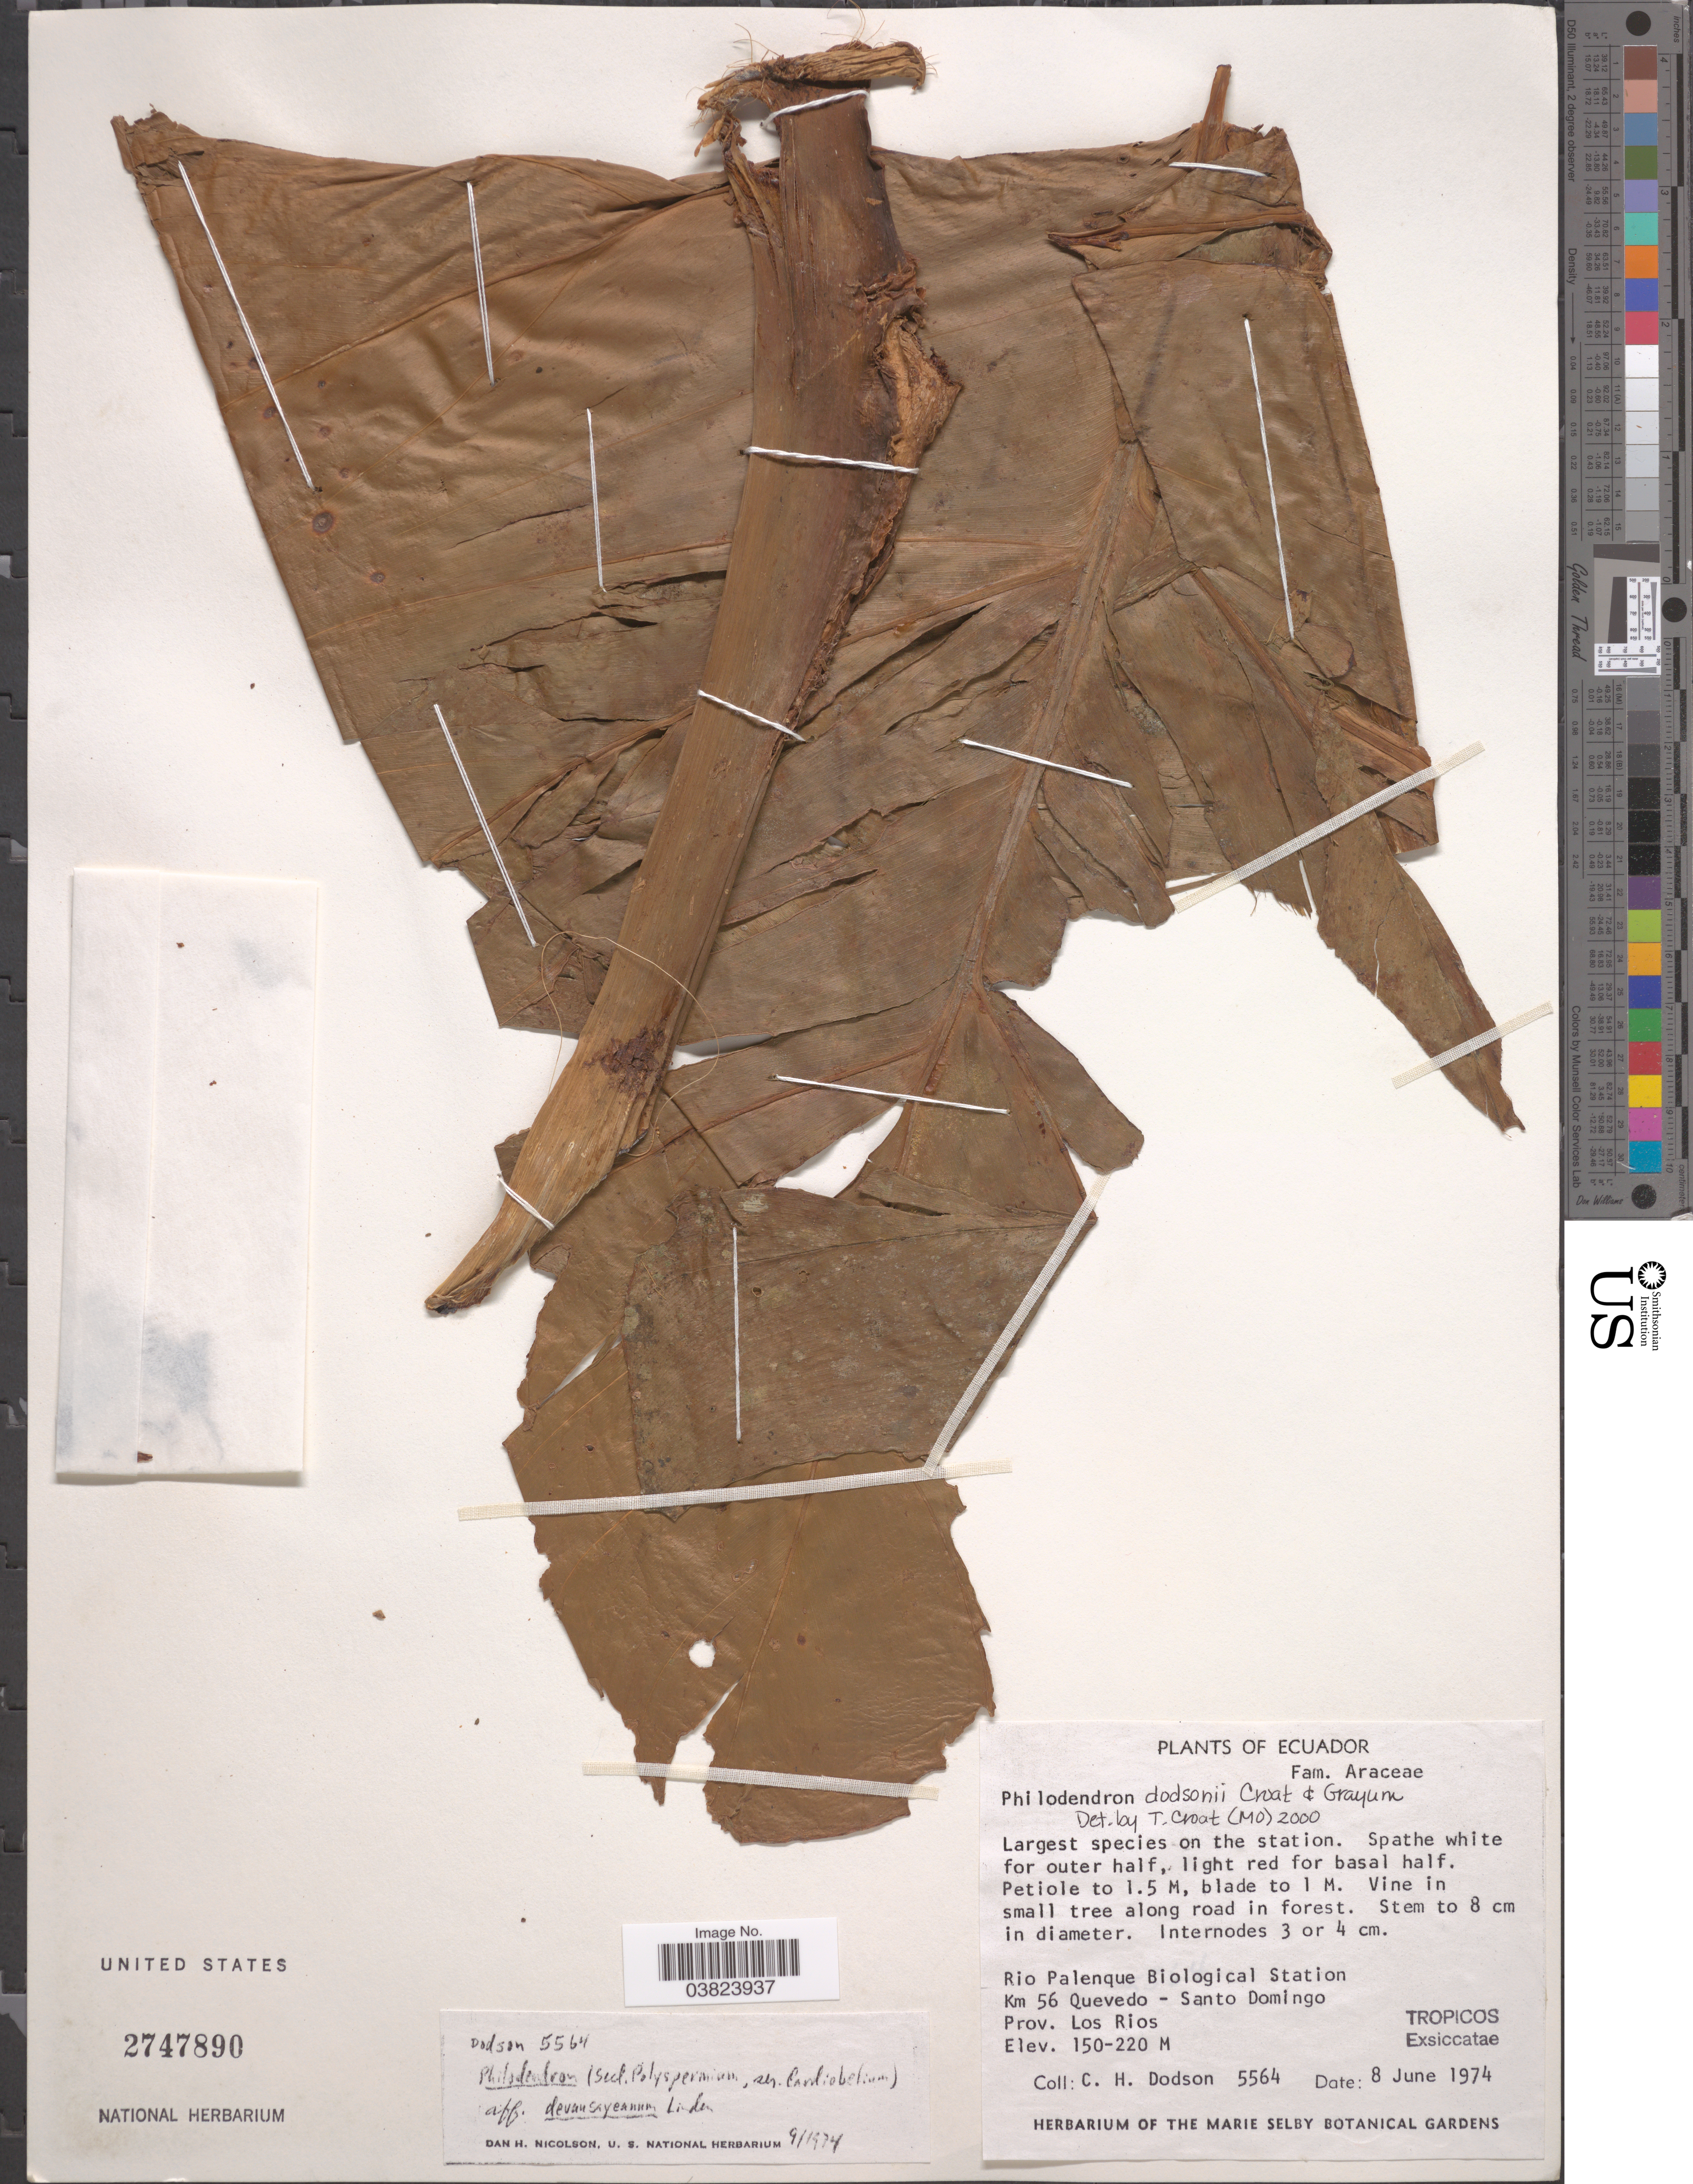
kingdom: Plantae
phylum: Tracheophyta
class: Liliopsida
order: Alismatales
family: Araceae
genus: Philodendron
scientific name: Philodendron dodsonii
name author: Croat & Grayum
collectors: C. H. Dodson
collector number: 5564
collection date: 1974-06-08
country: Ecuador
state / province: Los Ríos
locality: Rio Palenque Biological Station. Km 56 Quevedo-Santo Domingo.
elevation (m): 150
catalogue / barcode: US 2747890